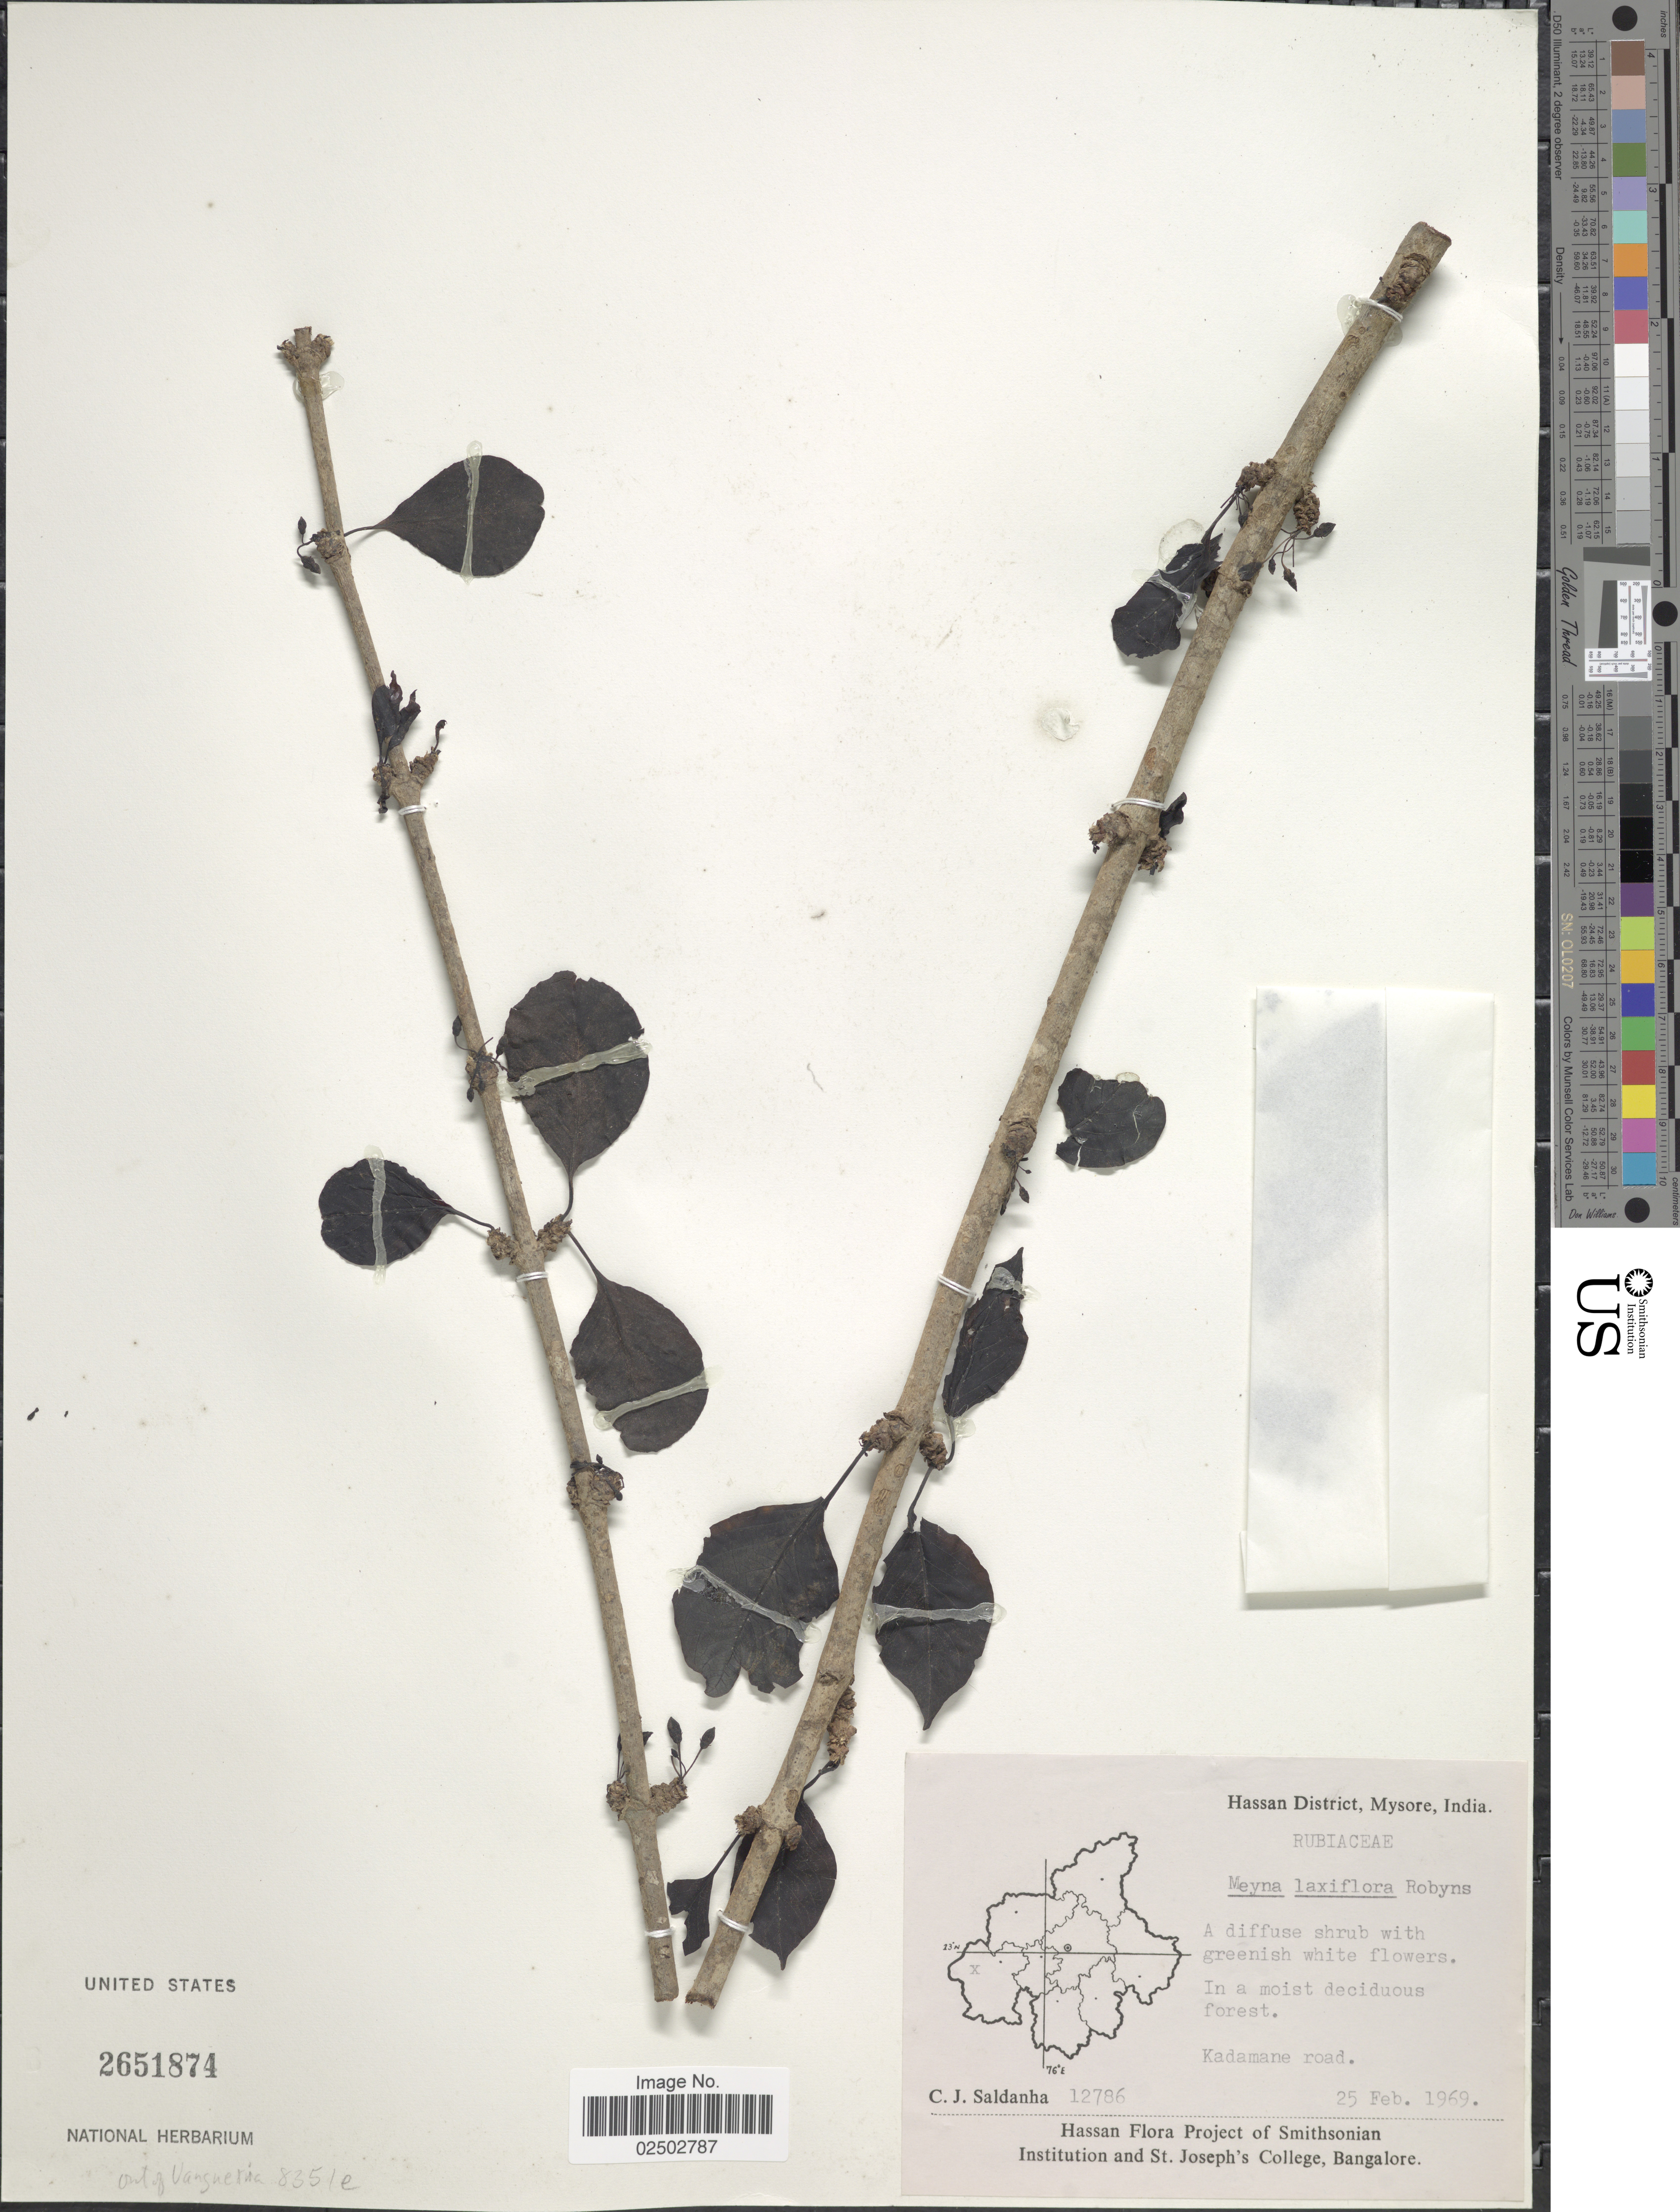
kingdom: Plantae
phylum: Tracheophyta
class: Magnoliopsida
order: Gentianales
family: Rubiaceae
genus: Meyna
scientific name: Meyna laxiflora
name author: Robyns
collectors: C. J. Saldanha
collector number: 12786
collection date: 1969-02-25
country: India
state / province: Karnataka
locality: Hassan District, Mysore, India, Kadamane road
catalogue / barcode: US 2651874